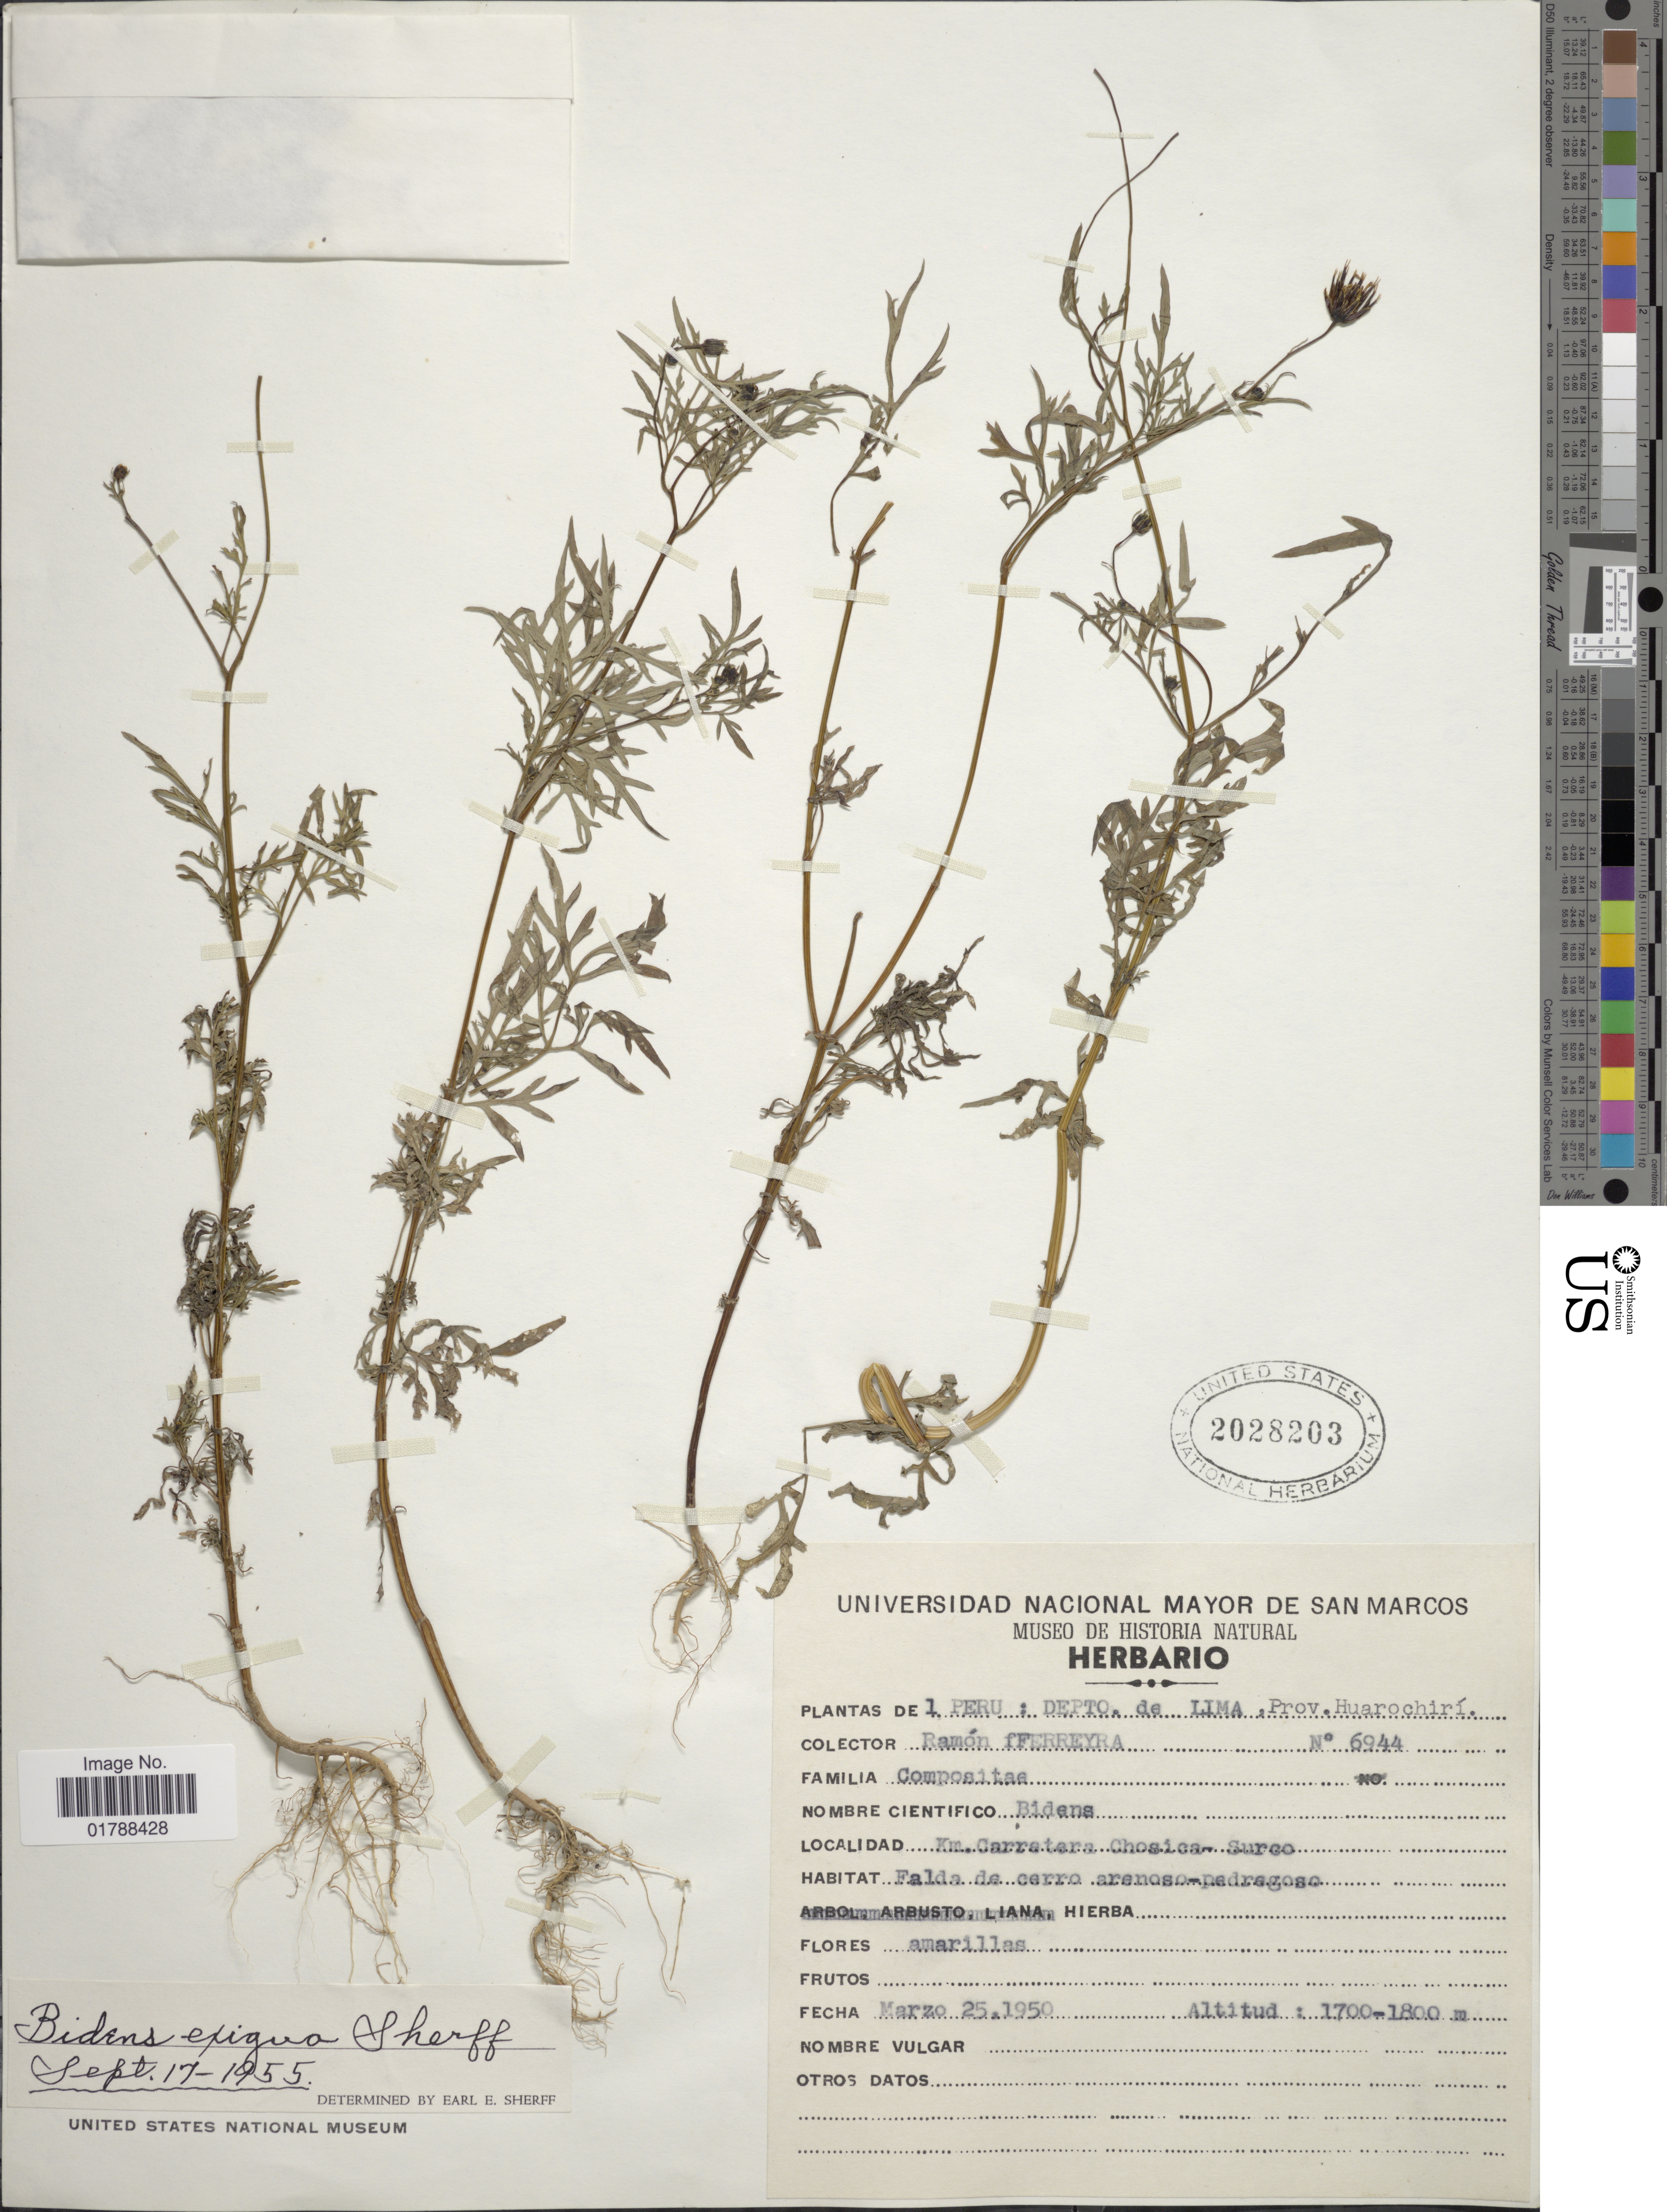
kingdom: Plantae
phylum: Tracheophyta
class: Magnoliopsida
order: Asterales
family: Asteraceae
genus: Bidens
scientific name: Bidens exigua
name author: Sherff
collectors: R. A. Ferreyra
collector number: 6944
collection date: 1950-03-25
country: Peru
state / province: Lima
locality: Km. Carretera Chosica - Surco, Prov. Huarochirí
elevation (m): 1700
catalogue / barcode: US 2028203